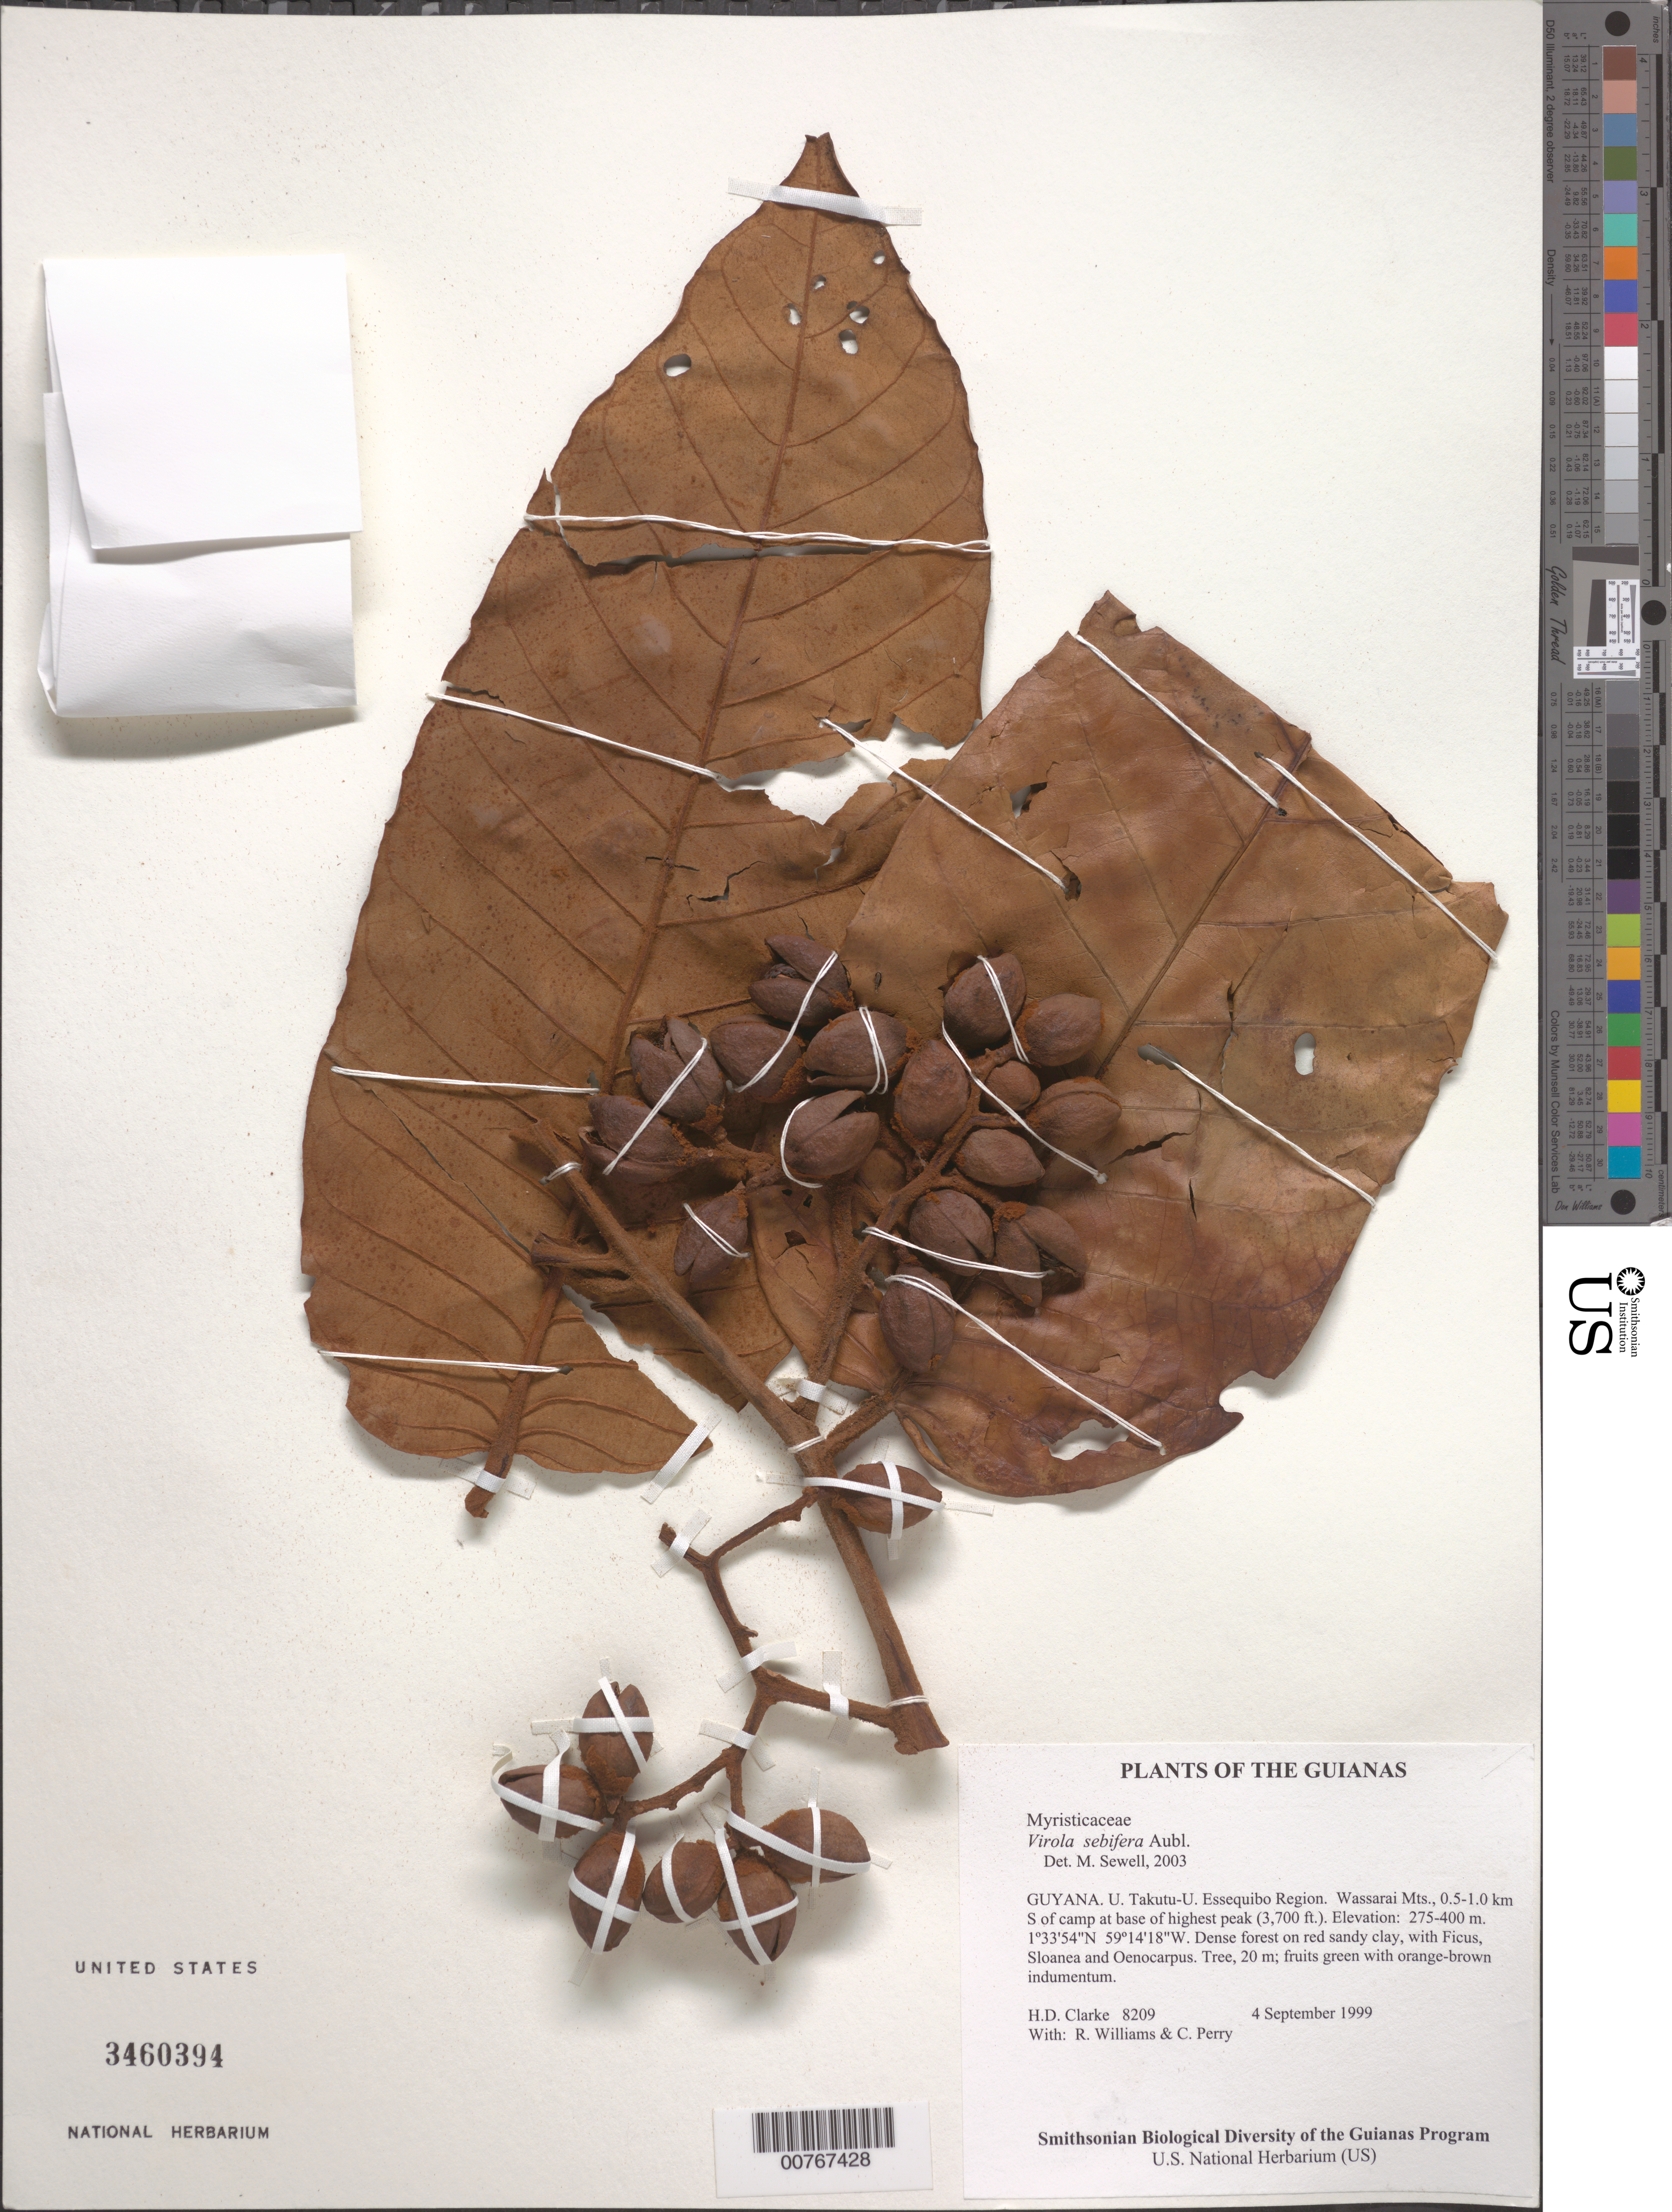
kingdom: Plantae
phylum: Tracheophyta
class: Magnoliopsida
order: Magnoliales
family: Myristicaceae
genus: Virola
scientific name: Virola sebifera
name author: Aubl.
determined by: Sewell, M.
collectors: H. D. Clarke, R. Williams & C. Perry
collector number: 8209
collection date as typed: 4 September 1999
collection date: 1999-09-04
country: Guyana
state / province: U. Takutu-U. Essequibo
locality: Wassarai Mts., 0.5-1.0 km S of camp at base of highest peak (3,700 ft.)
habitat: Dense forest on red sandy clay, with Ficus, Sloanea and Oenocarpus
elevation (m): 275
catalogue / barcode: US 3460394